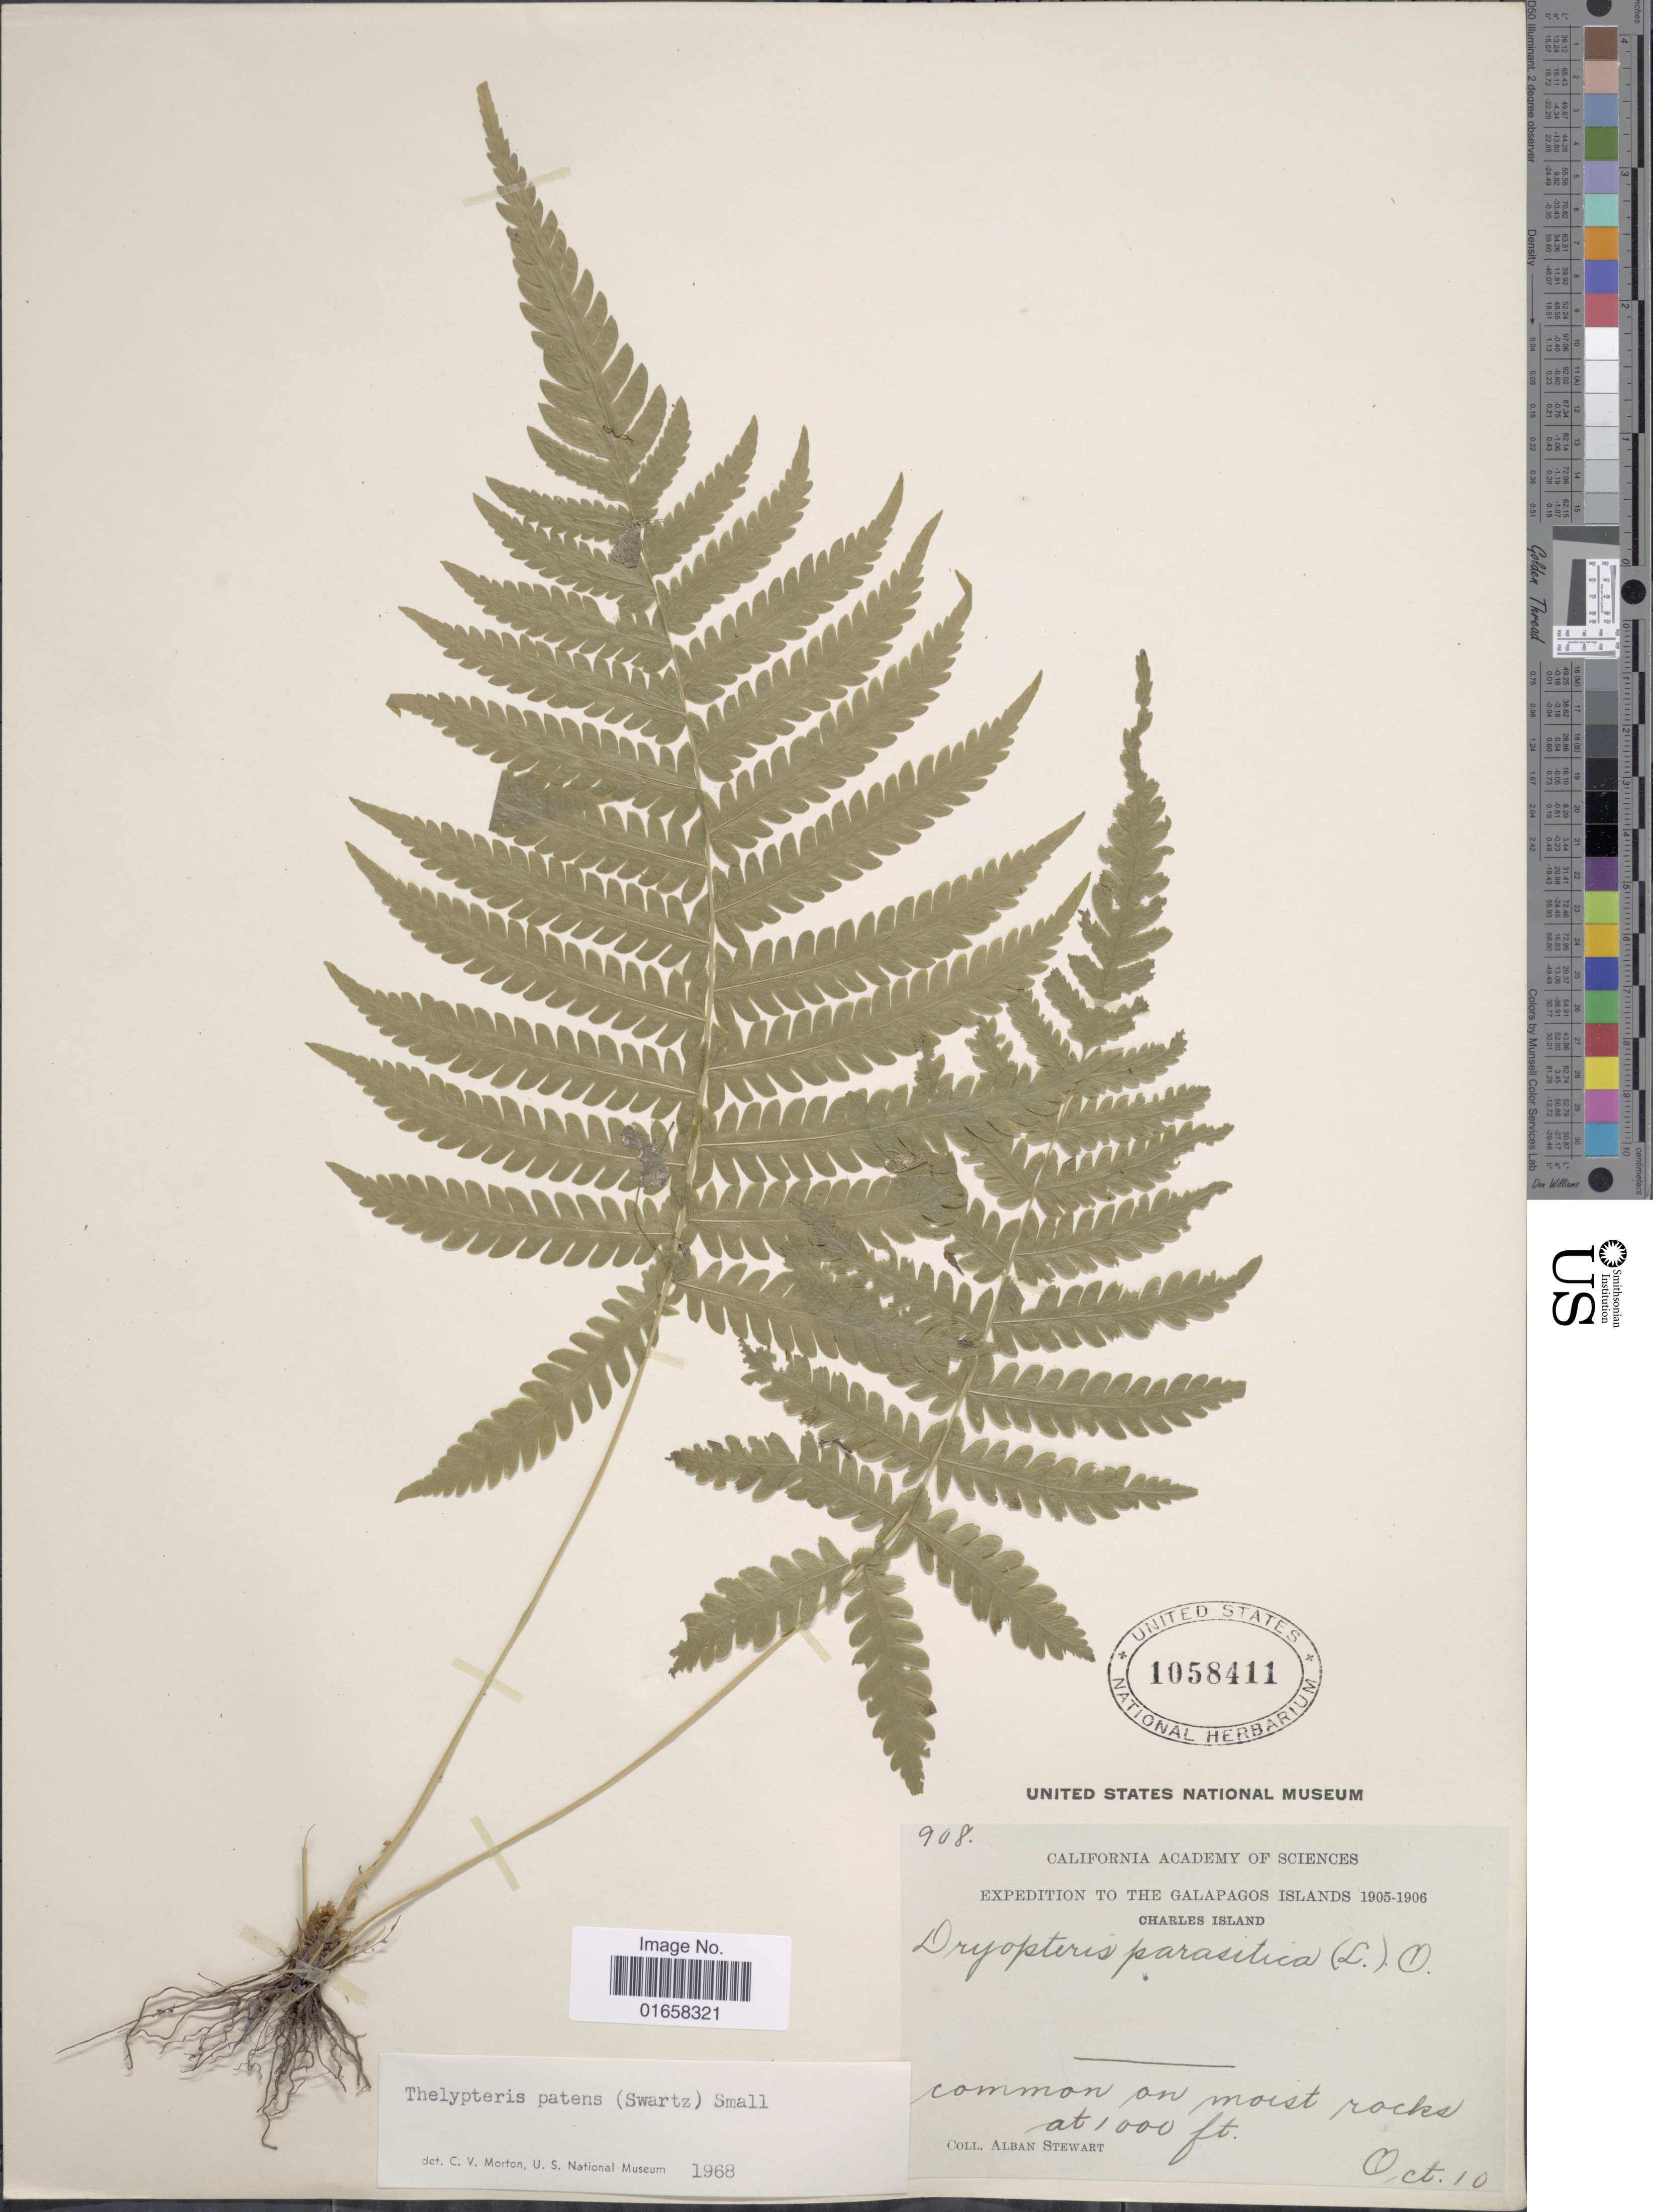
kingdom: Plantae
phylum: Tracheophyta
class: Polypodiopsida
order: Polypodiales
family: Thelypteridaceae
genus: Christella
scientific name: Christella patens var. patens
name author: (Sw.) Holttum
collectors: A. Stewart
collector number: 908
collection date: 1905-10-10/1906-10-10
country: Ecuador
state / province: Colón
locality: Charles Island. The Galapagos Islands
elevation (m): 305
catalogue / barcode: US 1058411